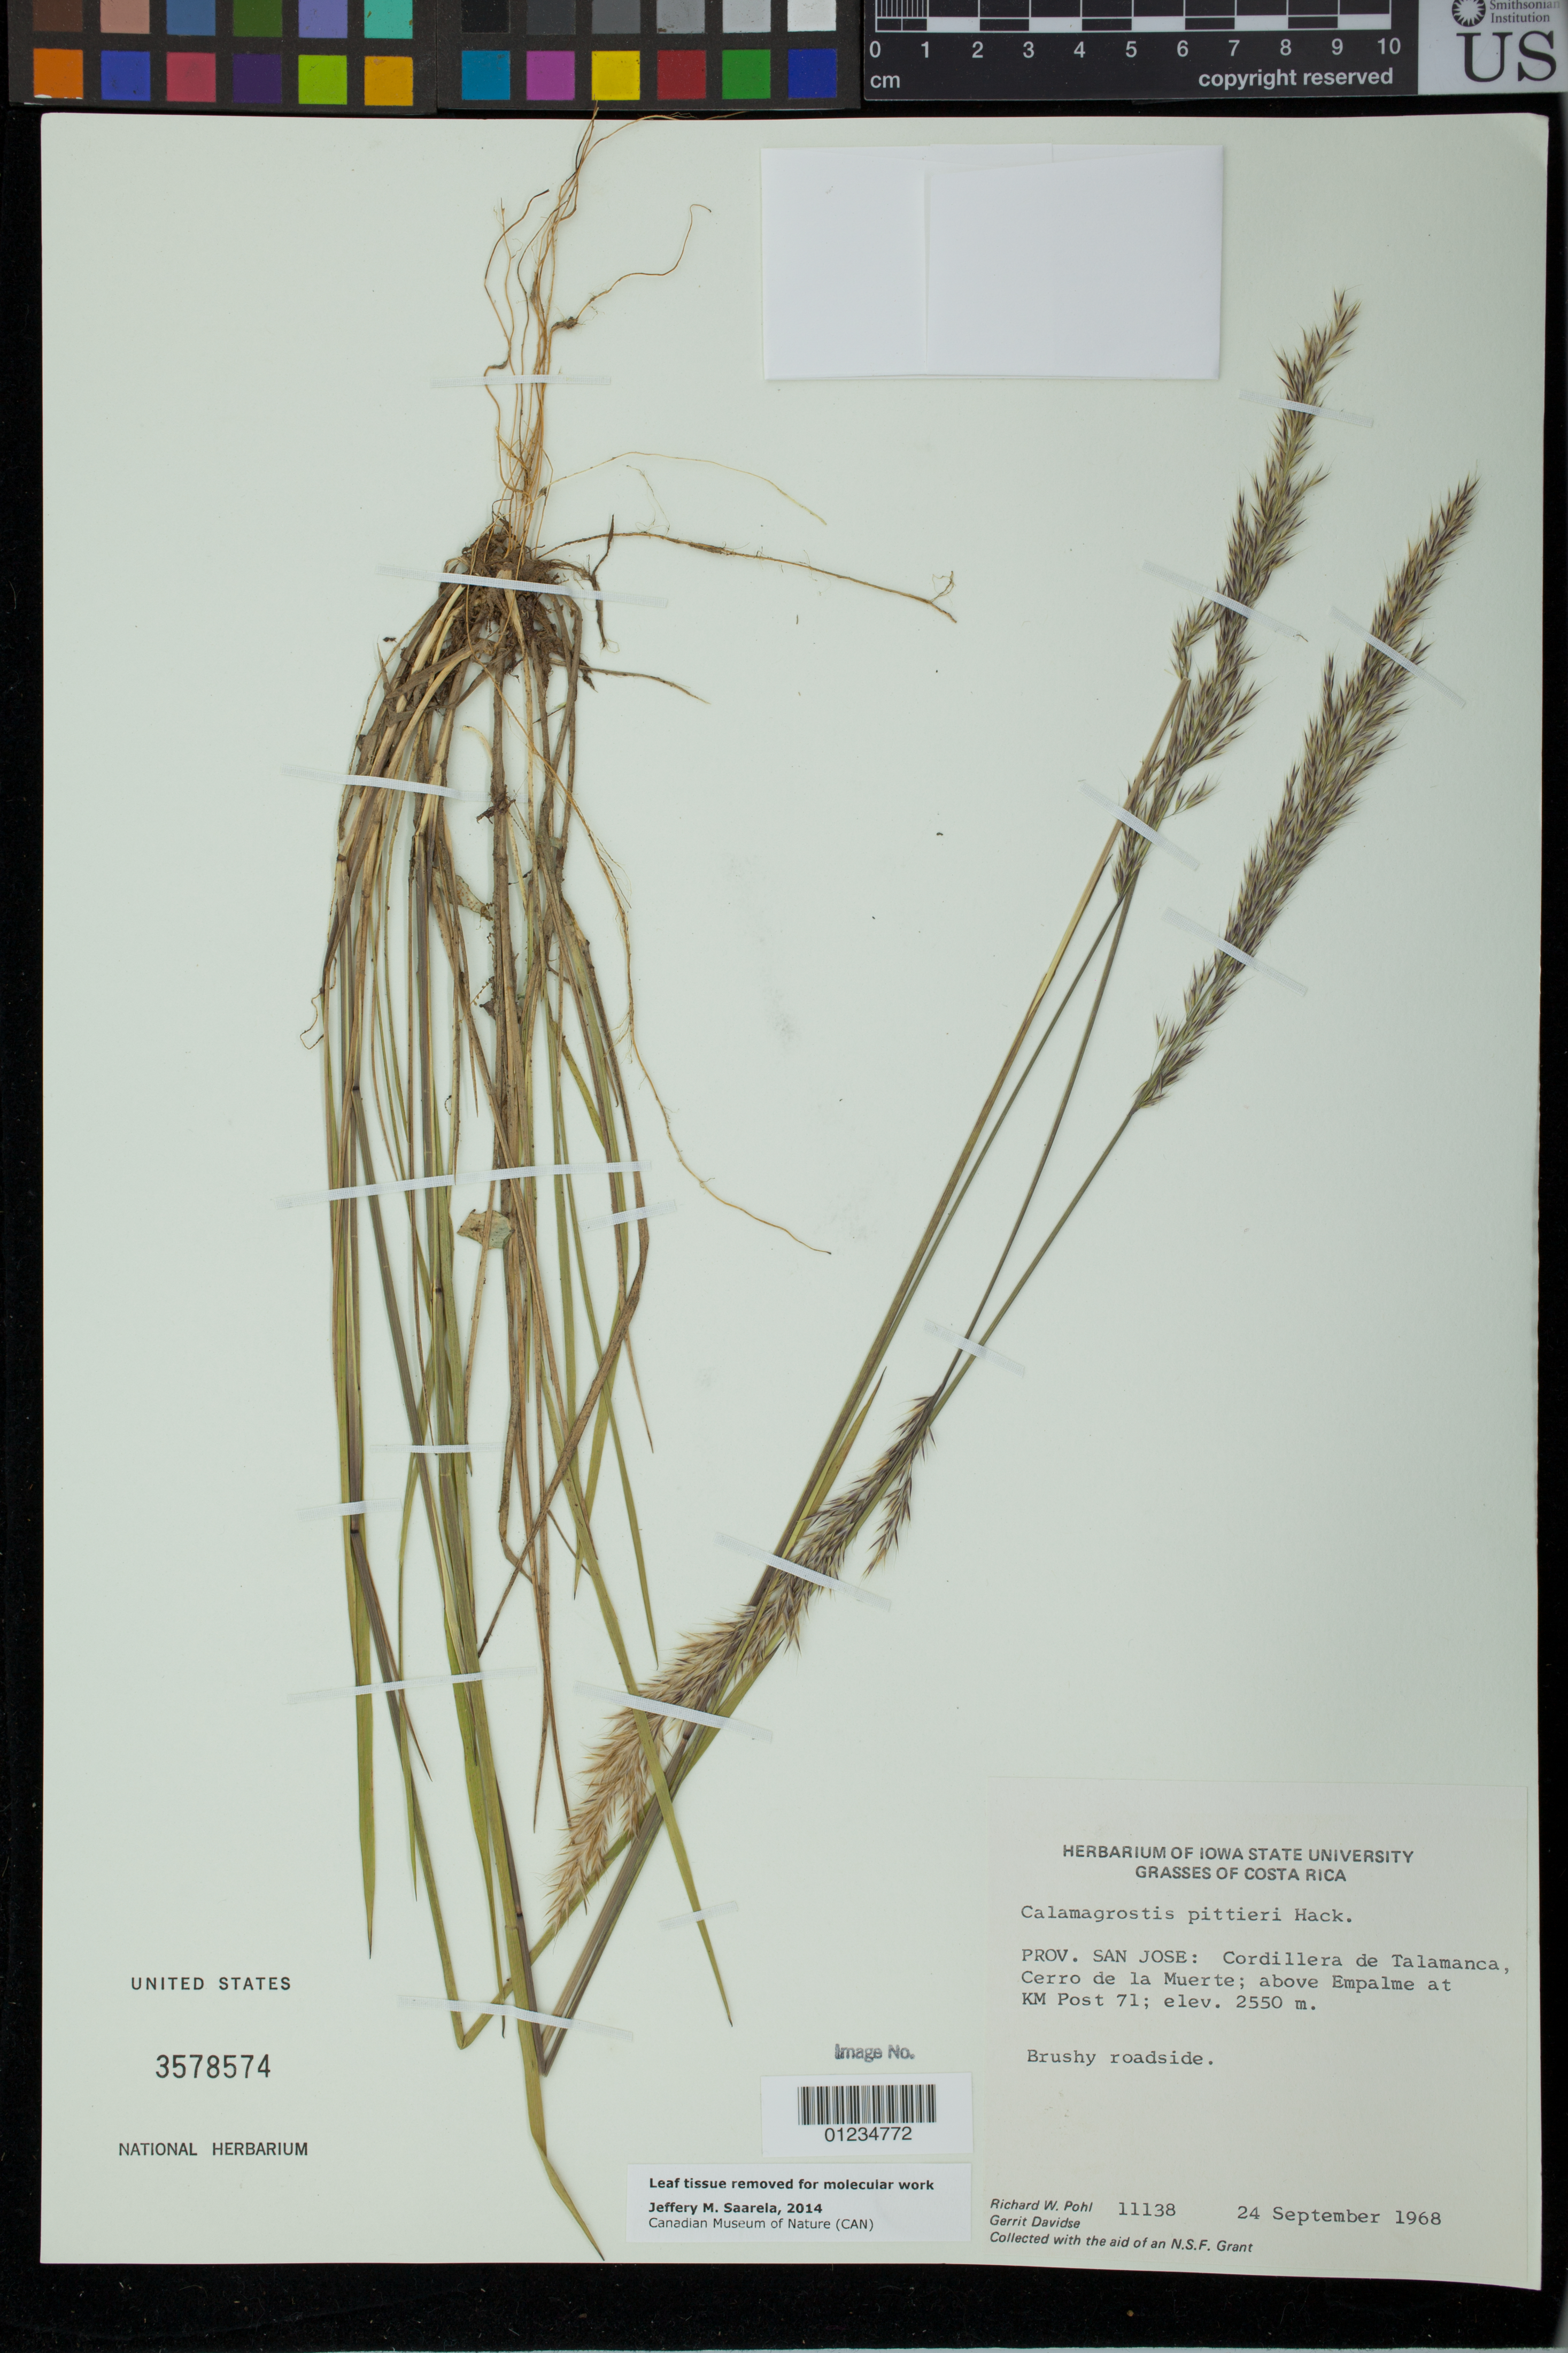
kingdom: Plantae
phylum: Tracheophyta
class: Liliopsida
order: Poales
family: Poaceae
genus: Calamagrostis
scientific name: Calamagrostis pittieri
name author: Hack.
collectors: R. W. Pohl & G. Davidse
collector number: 11138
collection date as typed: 24 Sep 1968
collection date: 1968-09-24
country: Costa Rica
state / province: San José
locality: Cordillera de Talamanca, Cerro de la Muerte; above Empalme at KM Post 71.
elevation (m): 2550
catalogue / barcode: US 3578574